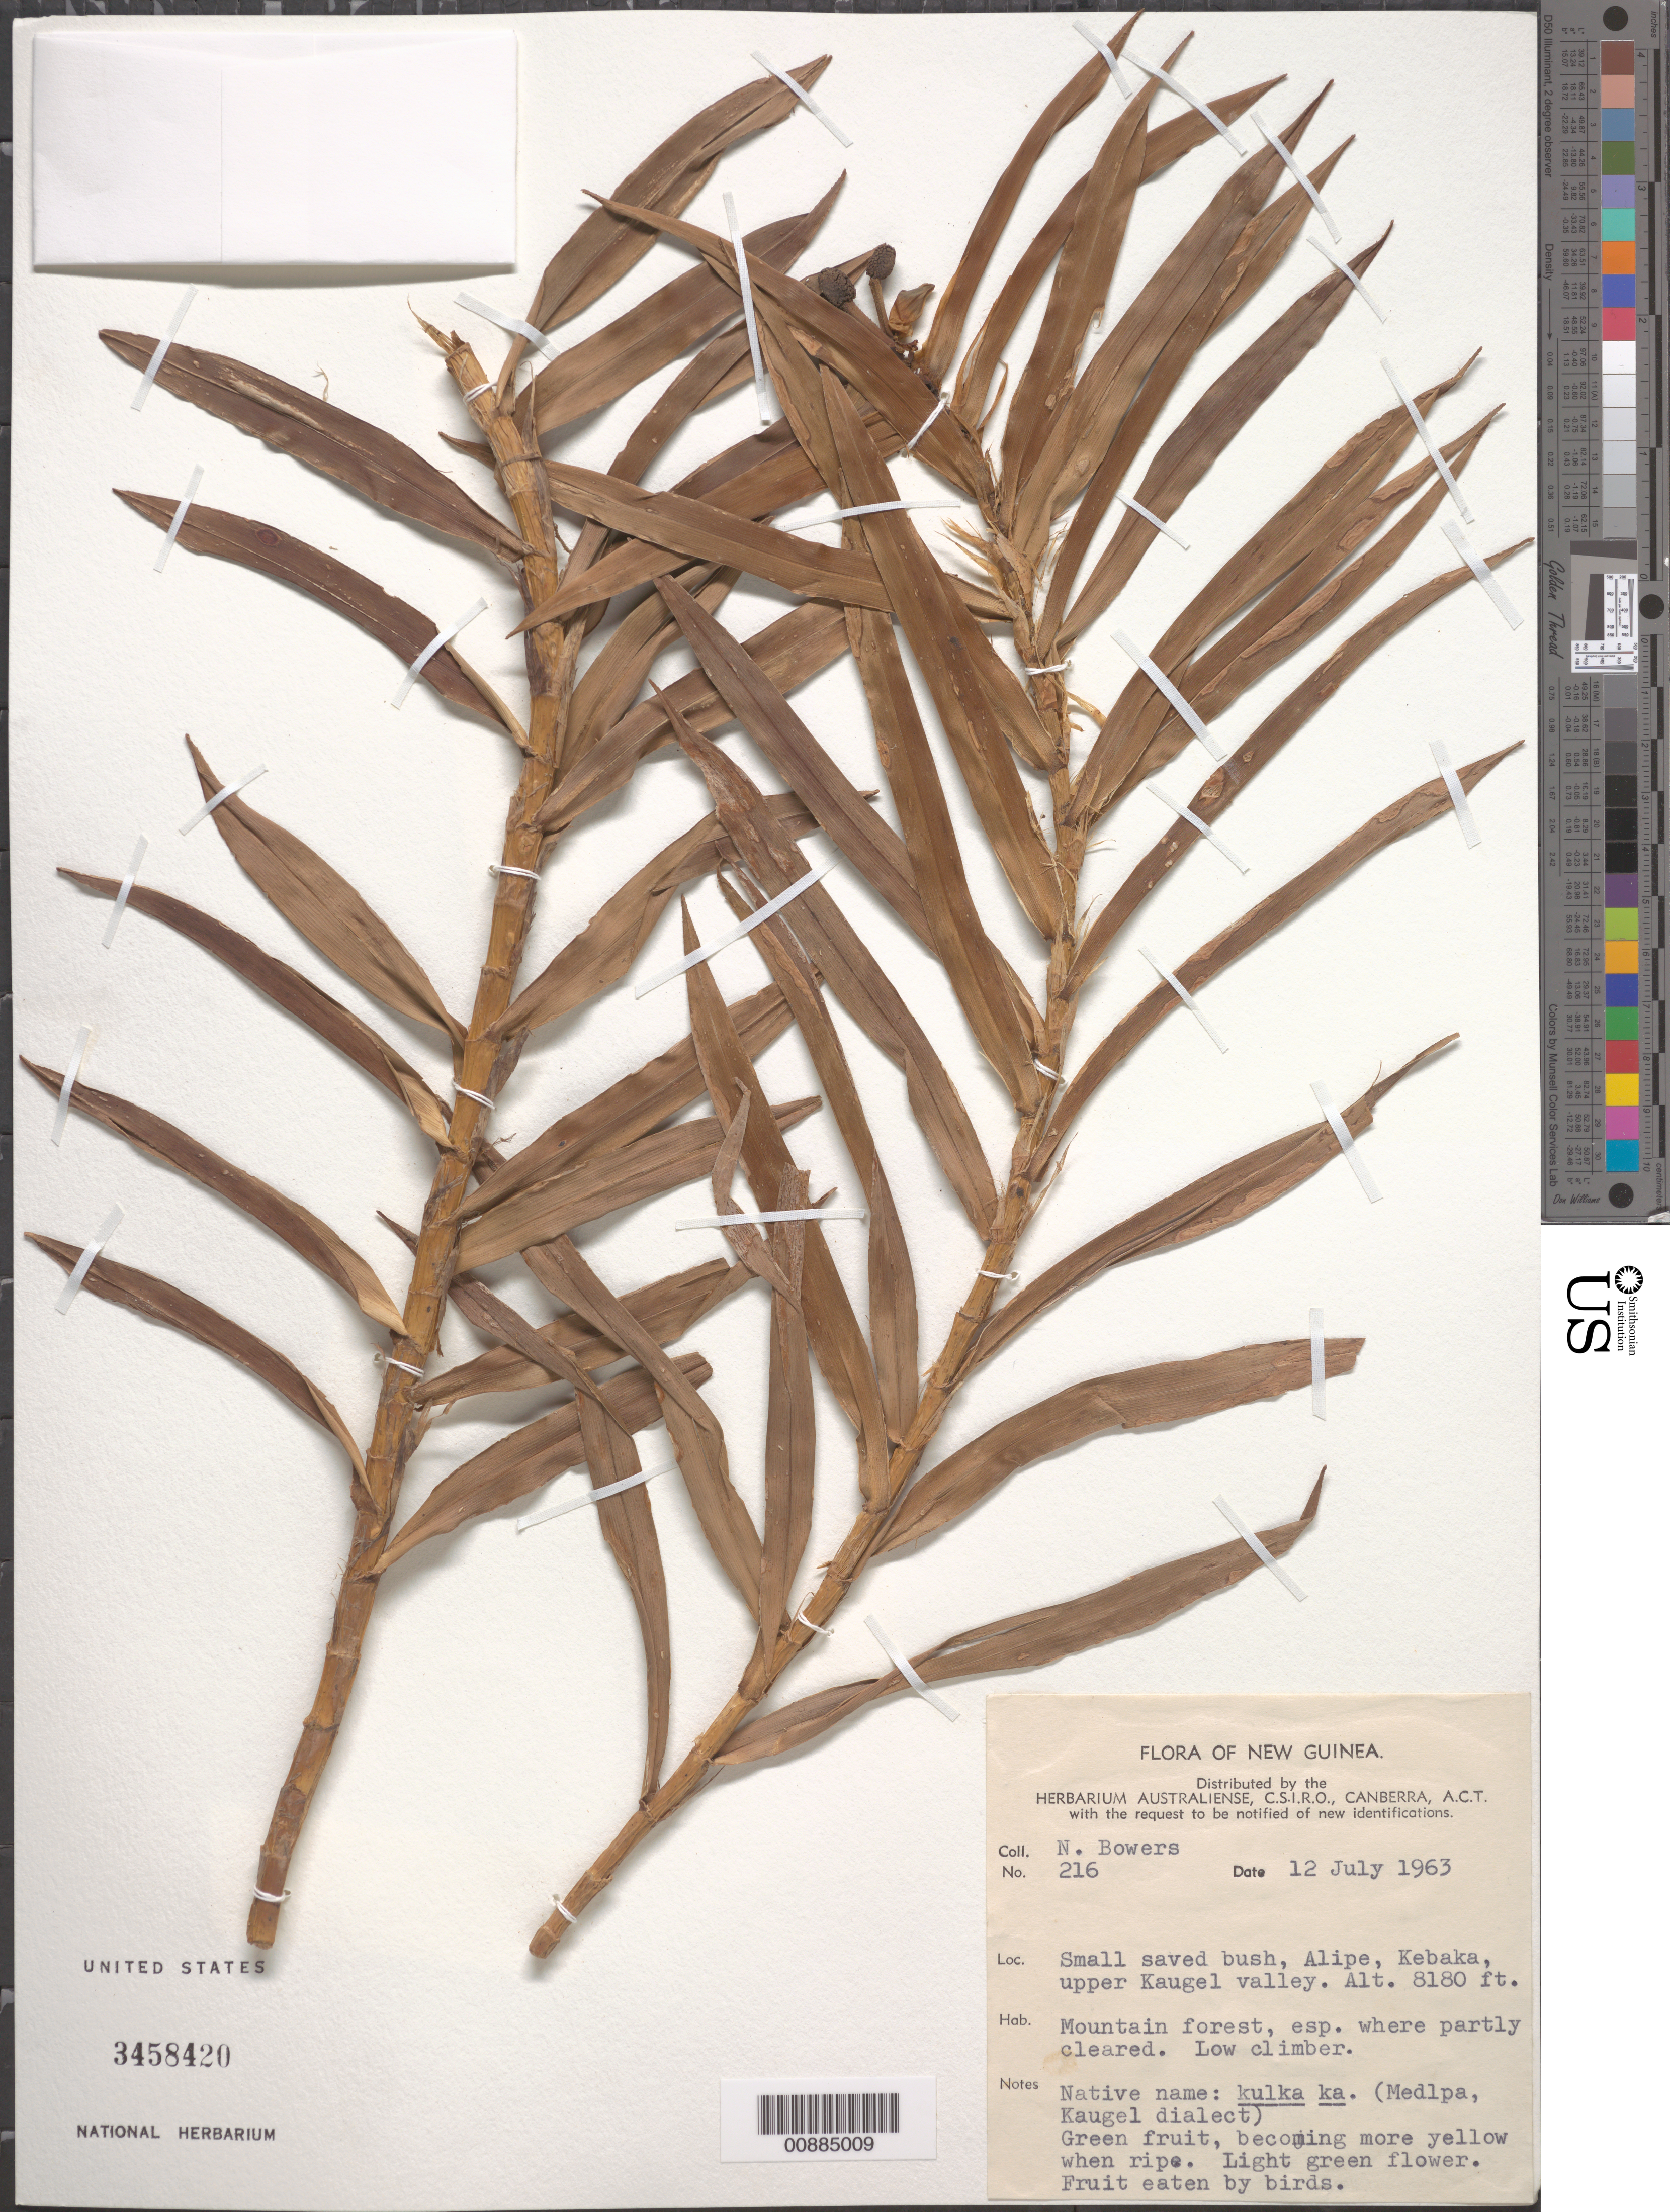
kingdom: Plantae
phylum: Tracheophyta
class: Liliopsida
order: Pandanales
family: Pandanaceae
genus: Freycinetia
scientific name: Freycinetia sp.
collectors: N. Bowers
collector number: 216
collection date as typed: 12 Jul 1963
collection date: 1963-07-12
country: Papua New Guinea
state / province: Western Highlands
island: New Guinea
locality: Upper Kaugel Valley, Kebakam Alipe.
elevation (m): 2493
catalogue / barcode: US 3458420